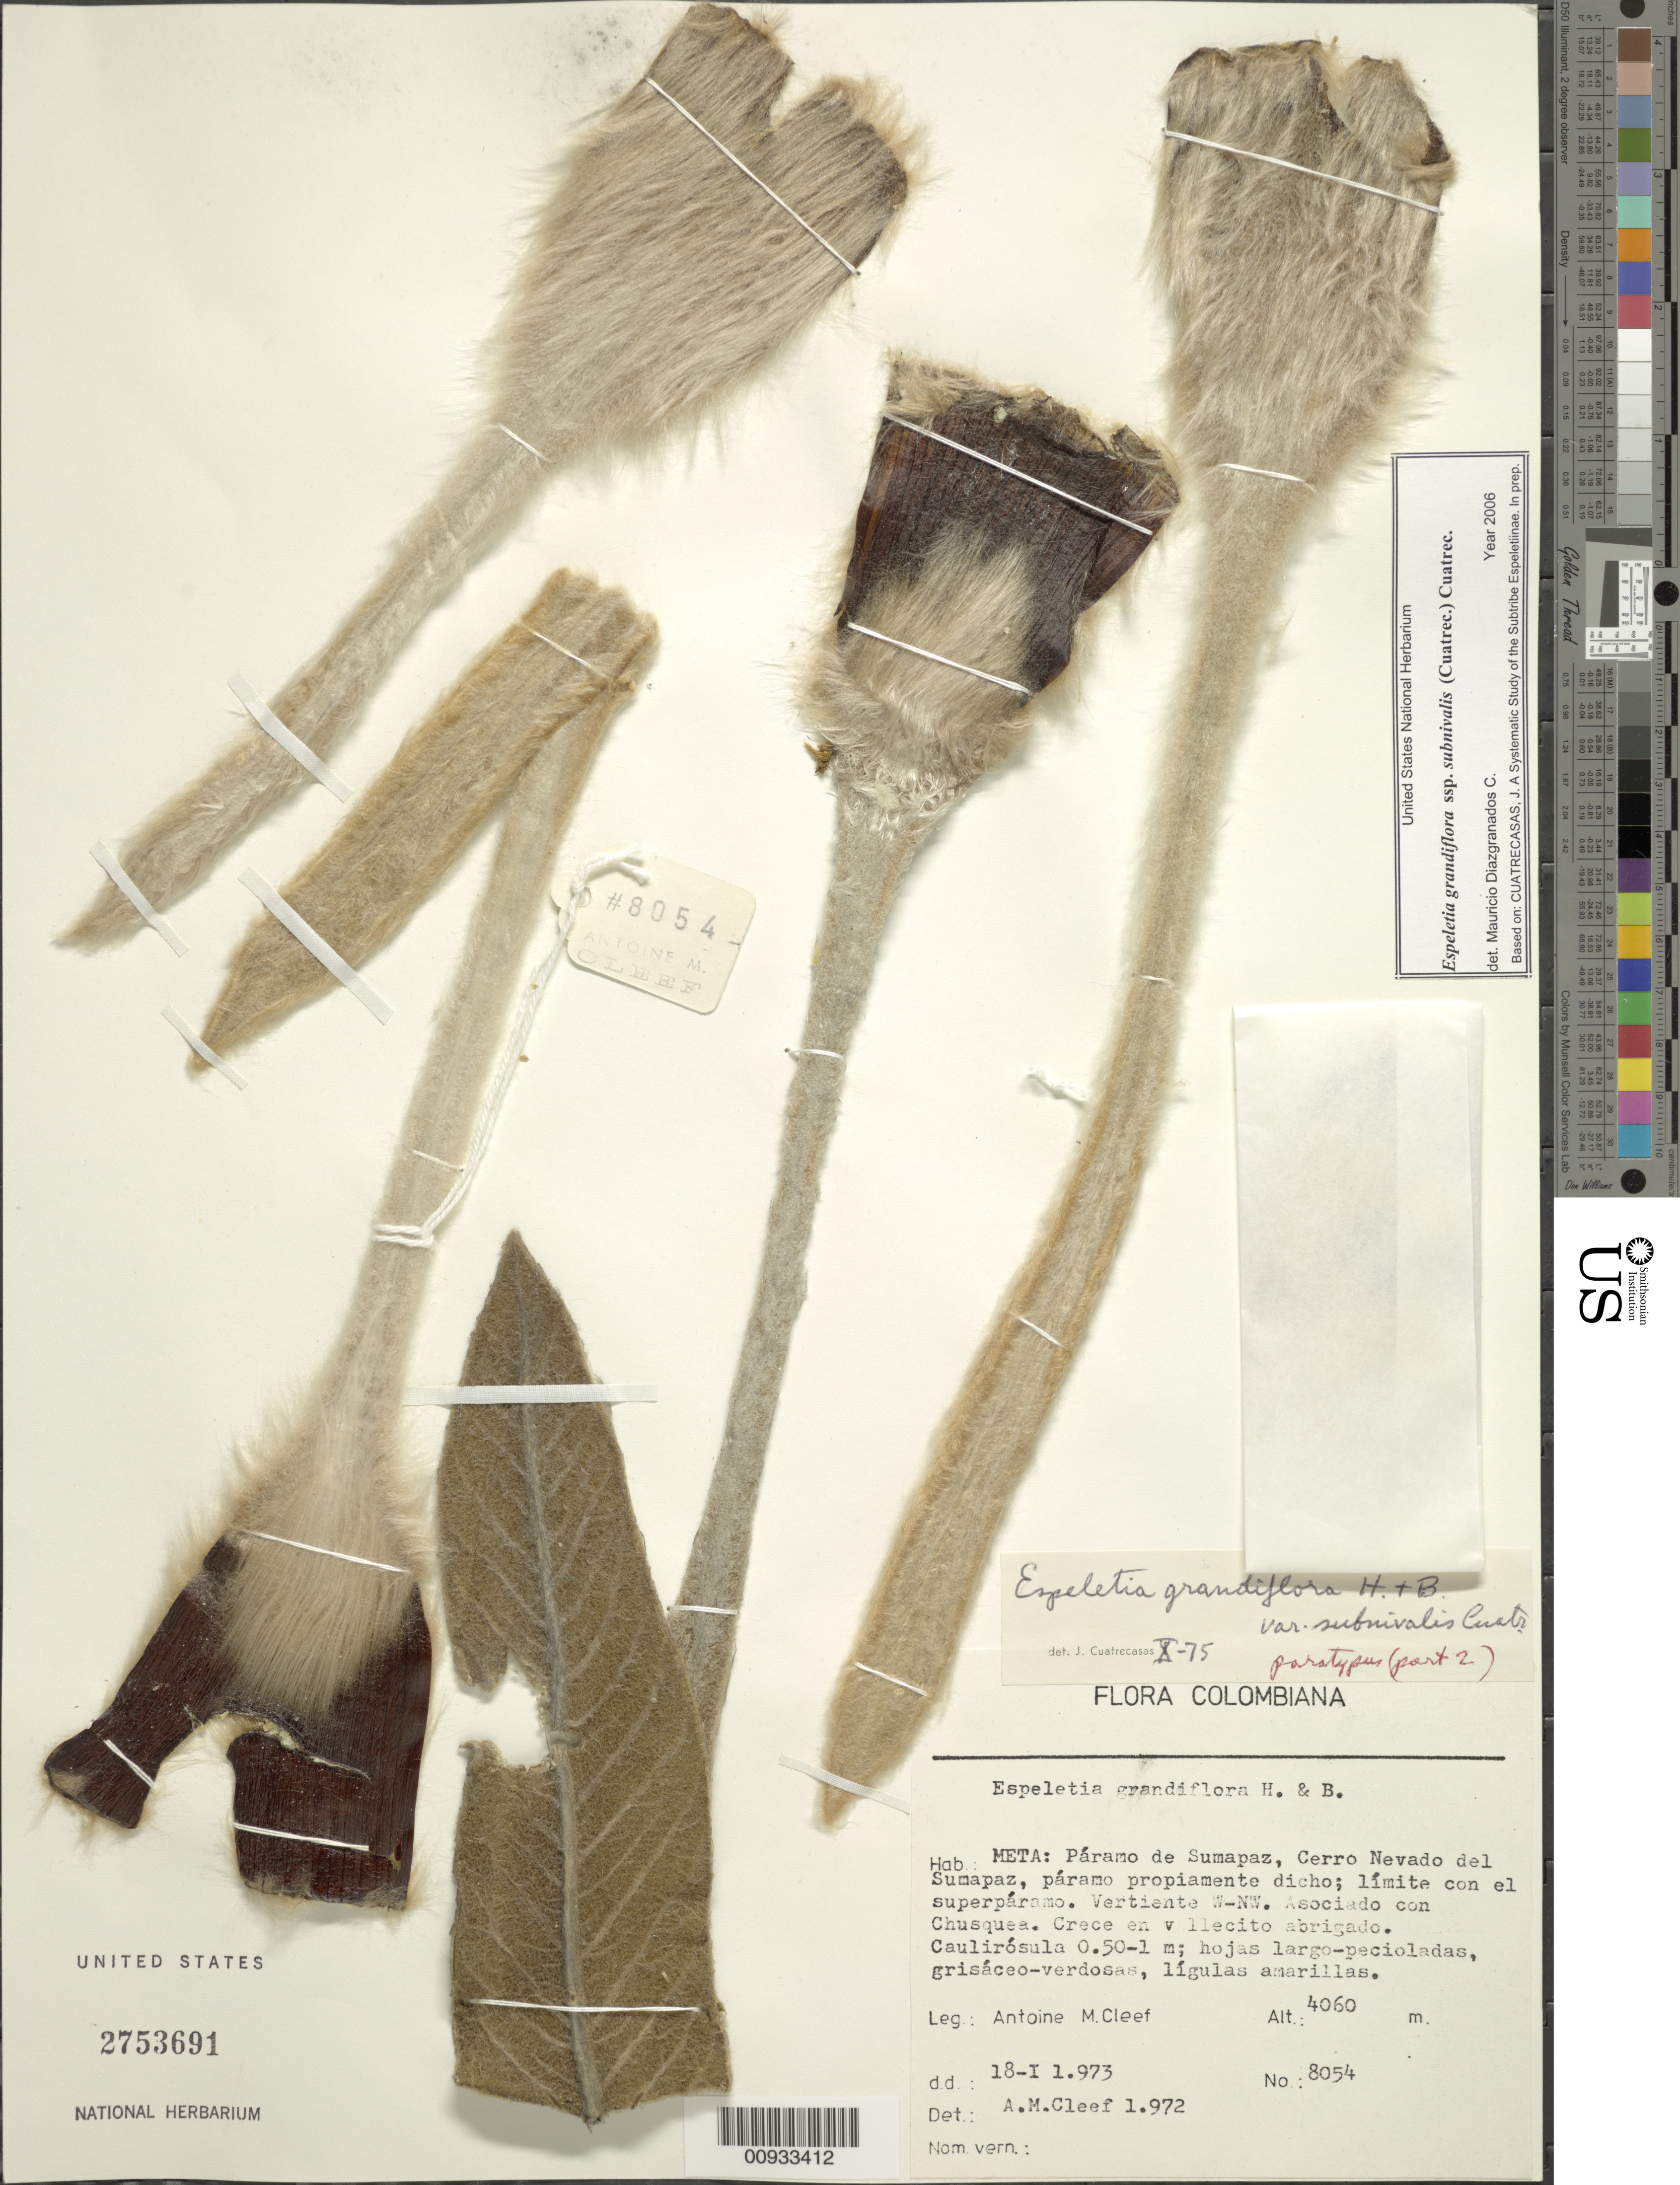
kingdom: Plantae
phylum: Tracheophyta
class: Magnoliopsida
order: Asterales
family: Asteraceae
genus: Espeletia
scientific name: Espeletia grandiflora subsp. subnivalis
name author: (Cuatrec.) Cuatrec.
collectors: A. M. Cleef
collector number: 8054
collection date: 1973-01-18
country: Colombia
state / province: Meta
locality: Paramo de Sumapaz, Cerro Nevado del Sumapaz, paramo propiamente dicho; limite con el superparamo, vertiente W-NW, Asociado con Chusquea.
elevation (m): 4060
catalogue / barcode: US 2753691